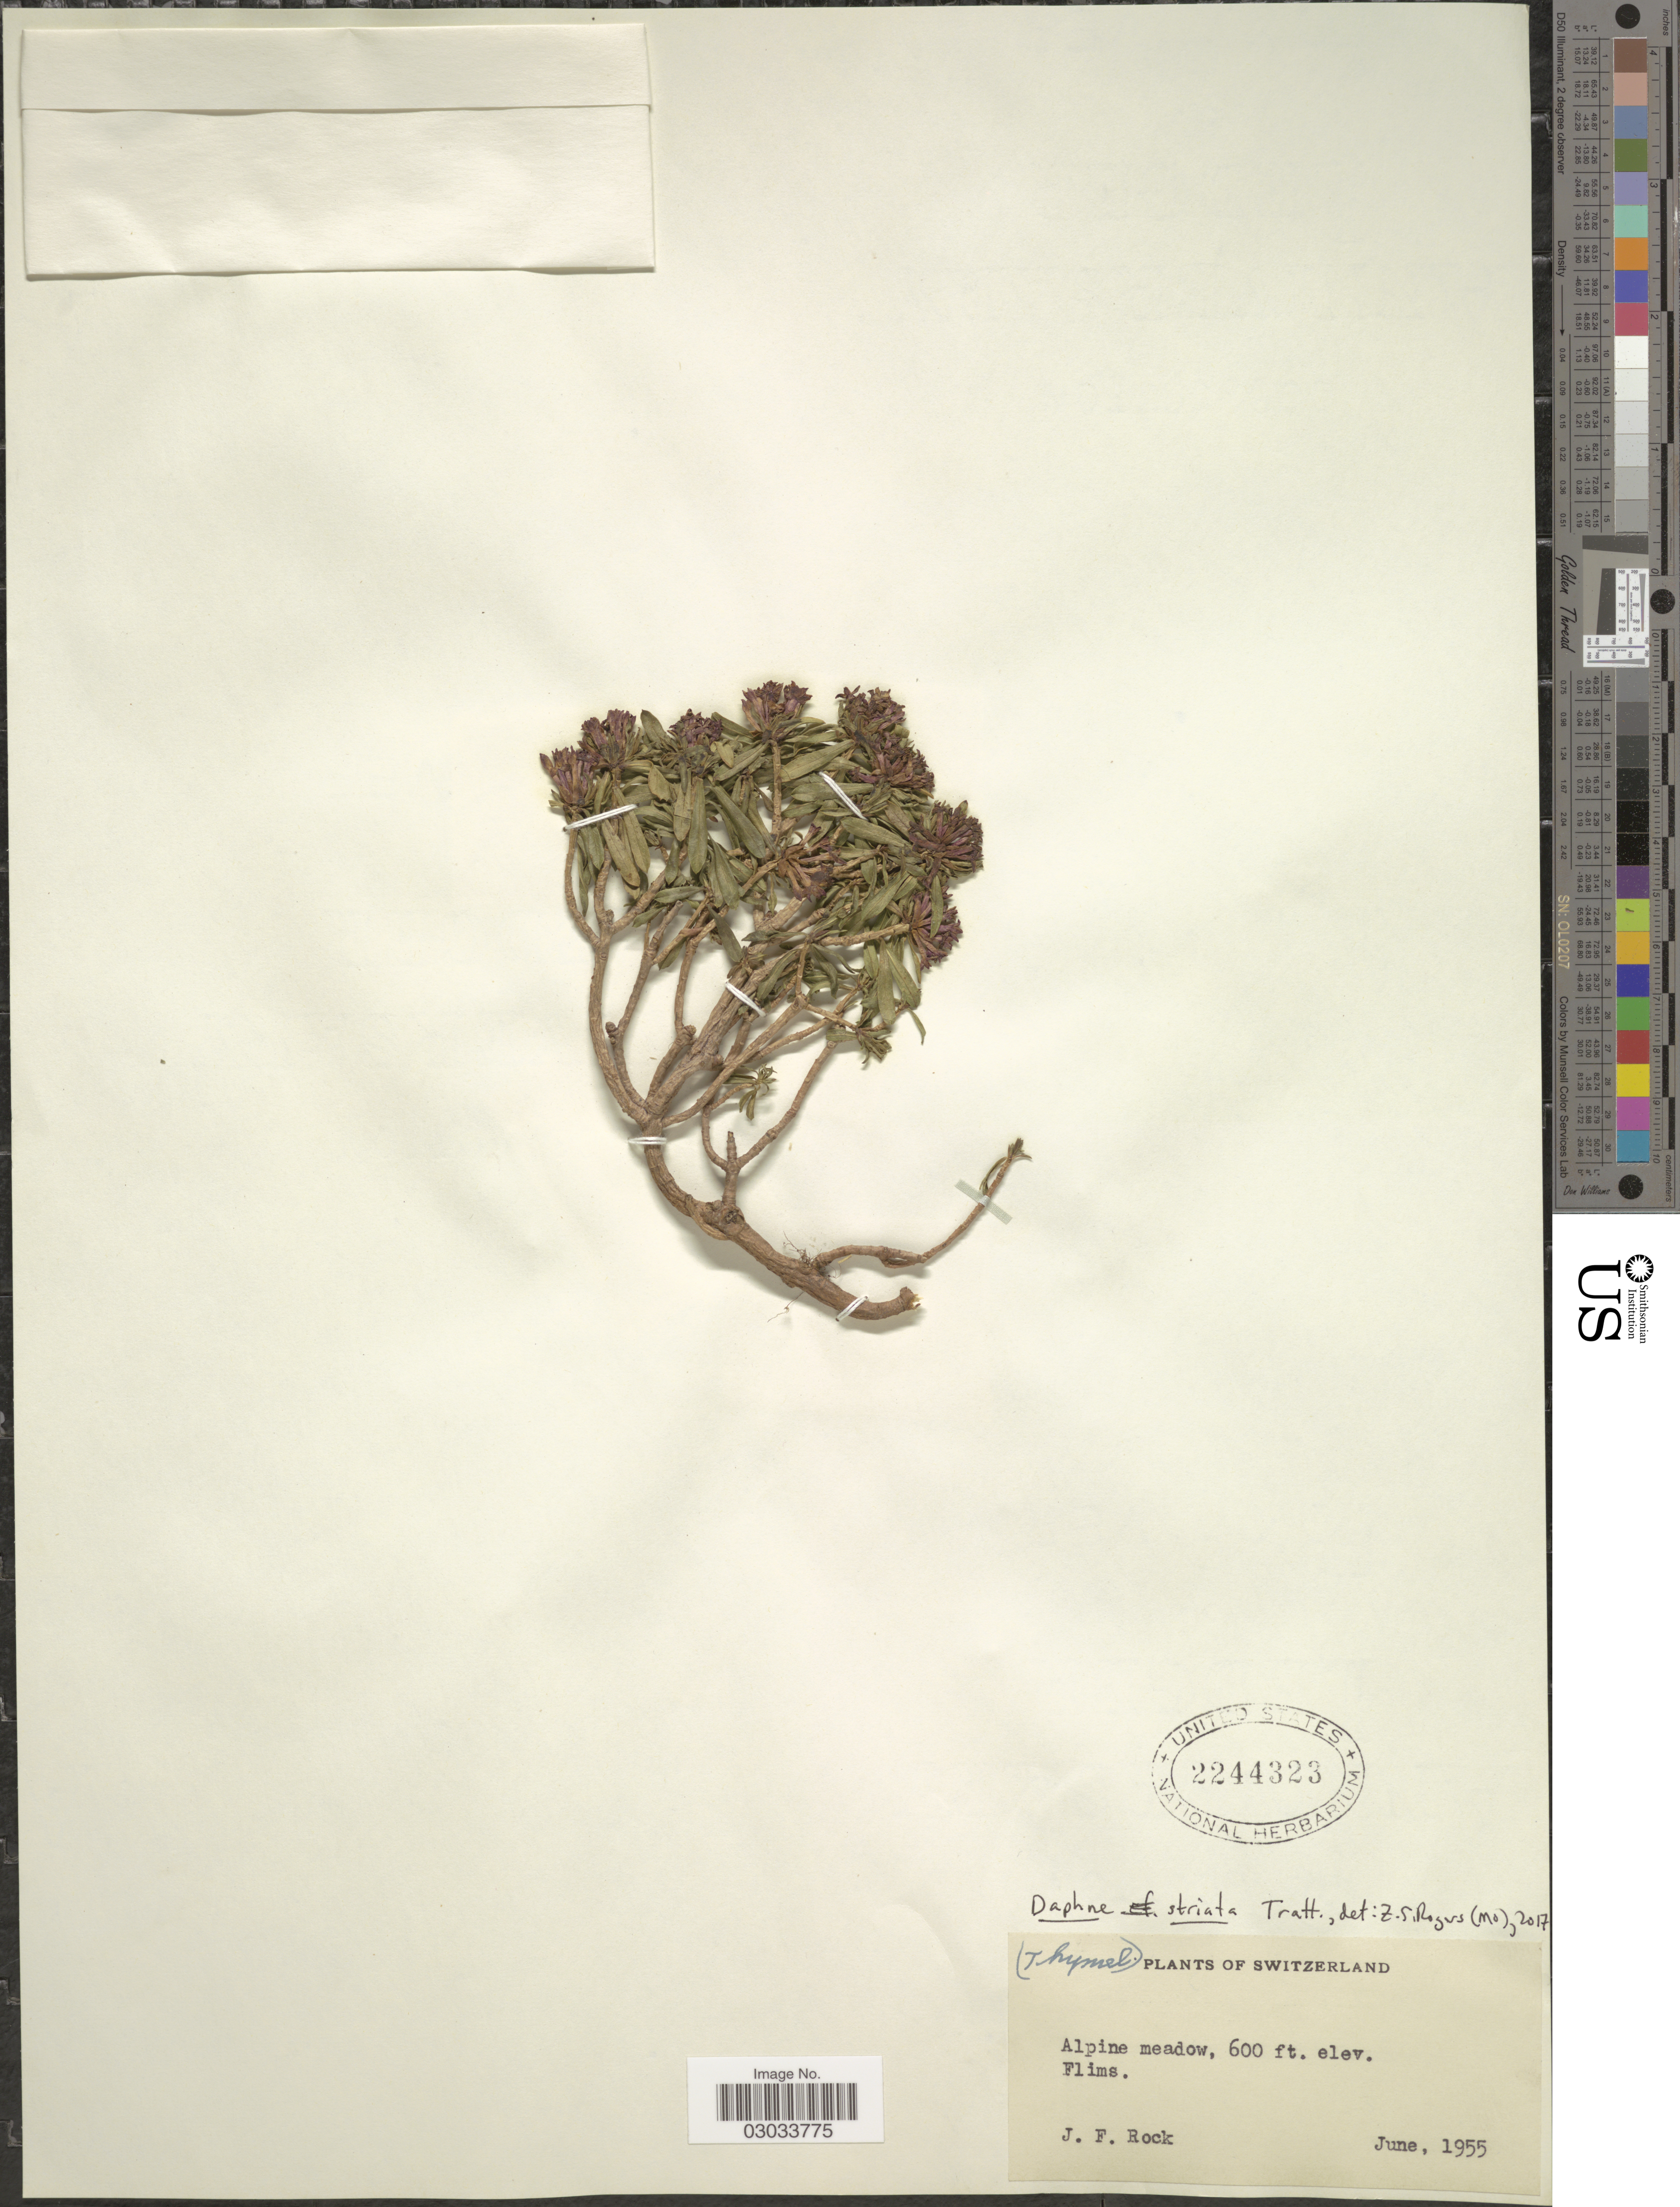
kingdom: Plantae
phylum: Tracheophyta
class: Magnoliopsida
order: Malvales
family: Thymelaeaceae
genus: Daphne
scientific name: Daphne striata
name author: Tratt.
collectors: J. Rock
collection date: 1955-06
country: Switzerland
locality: Alpine meadow. Flims.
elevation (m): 183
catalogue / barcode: US 2244323